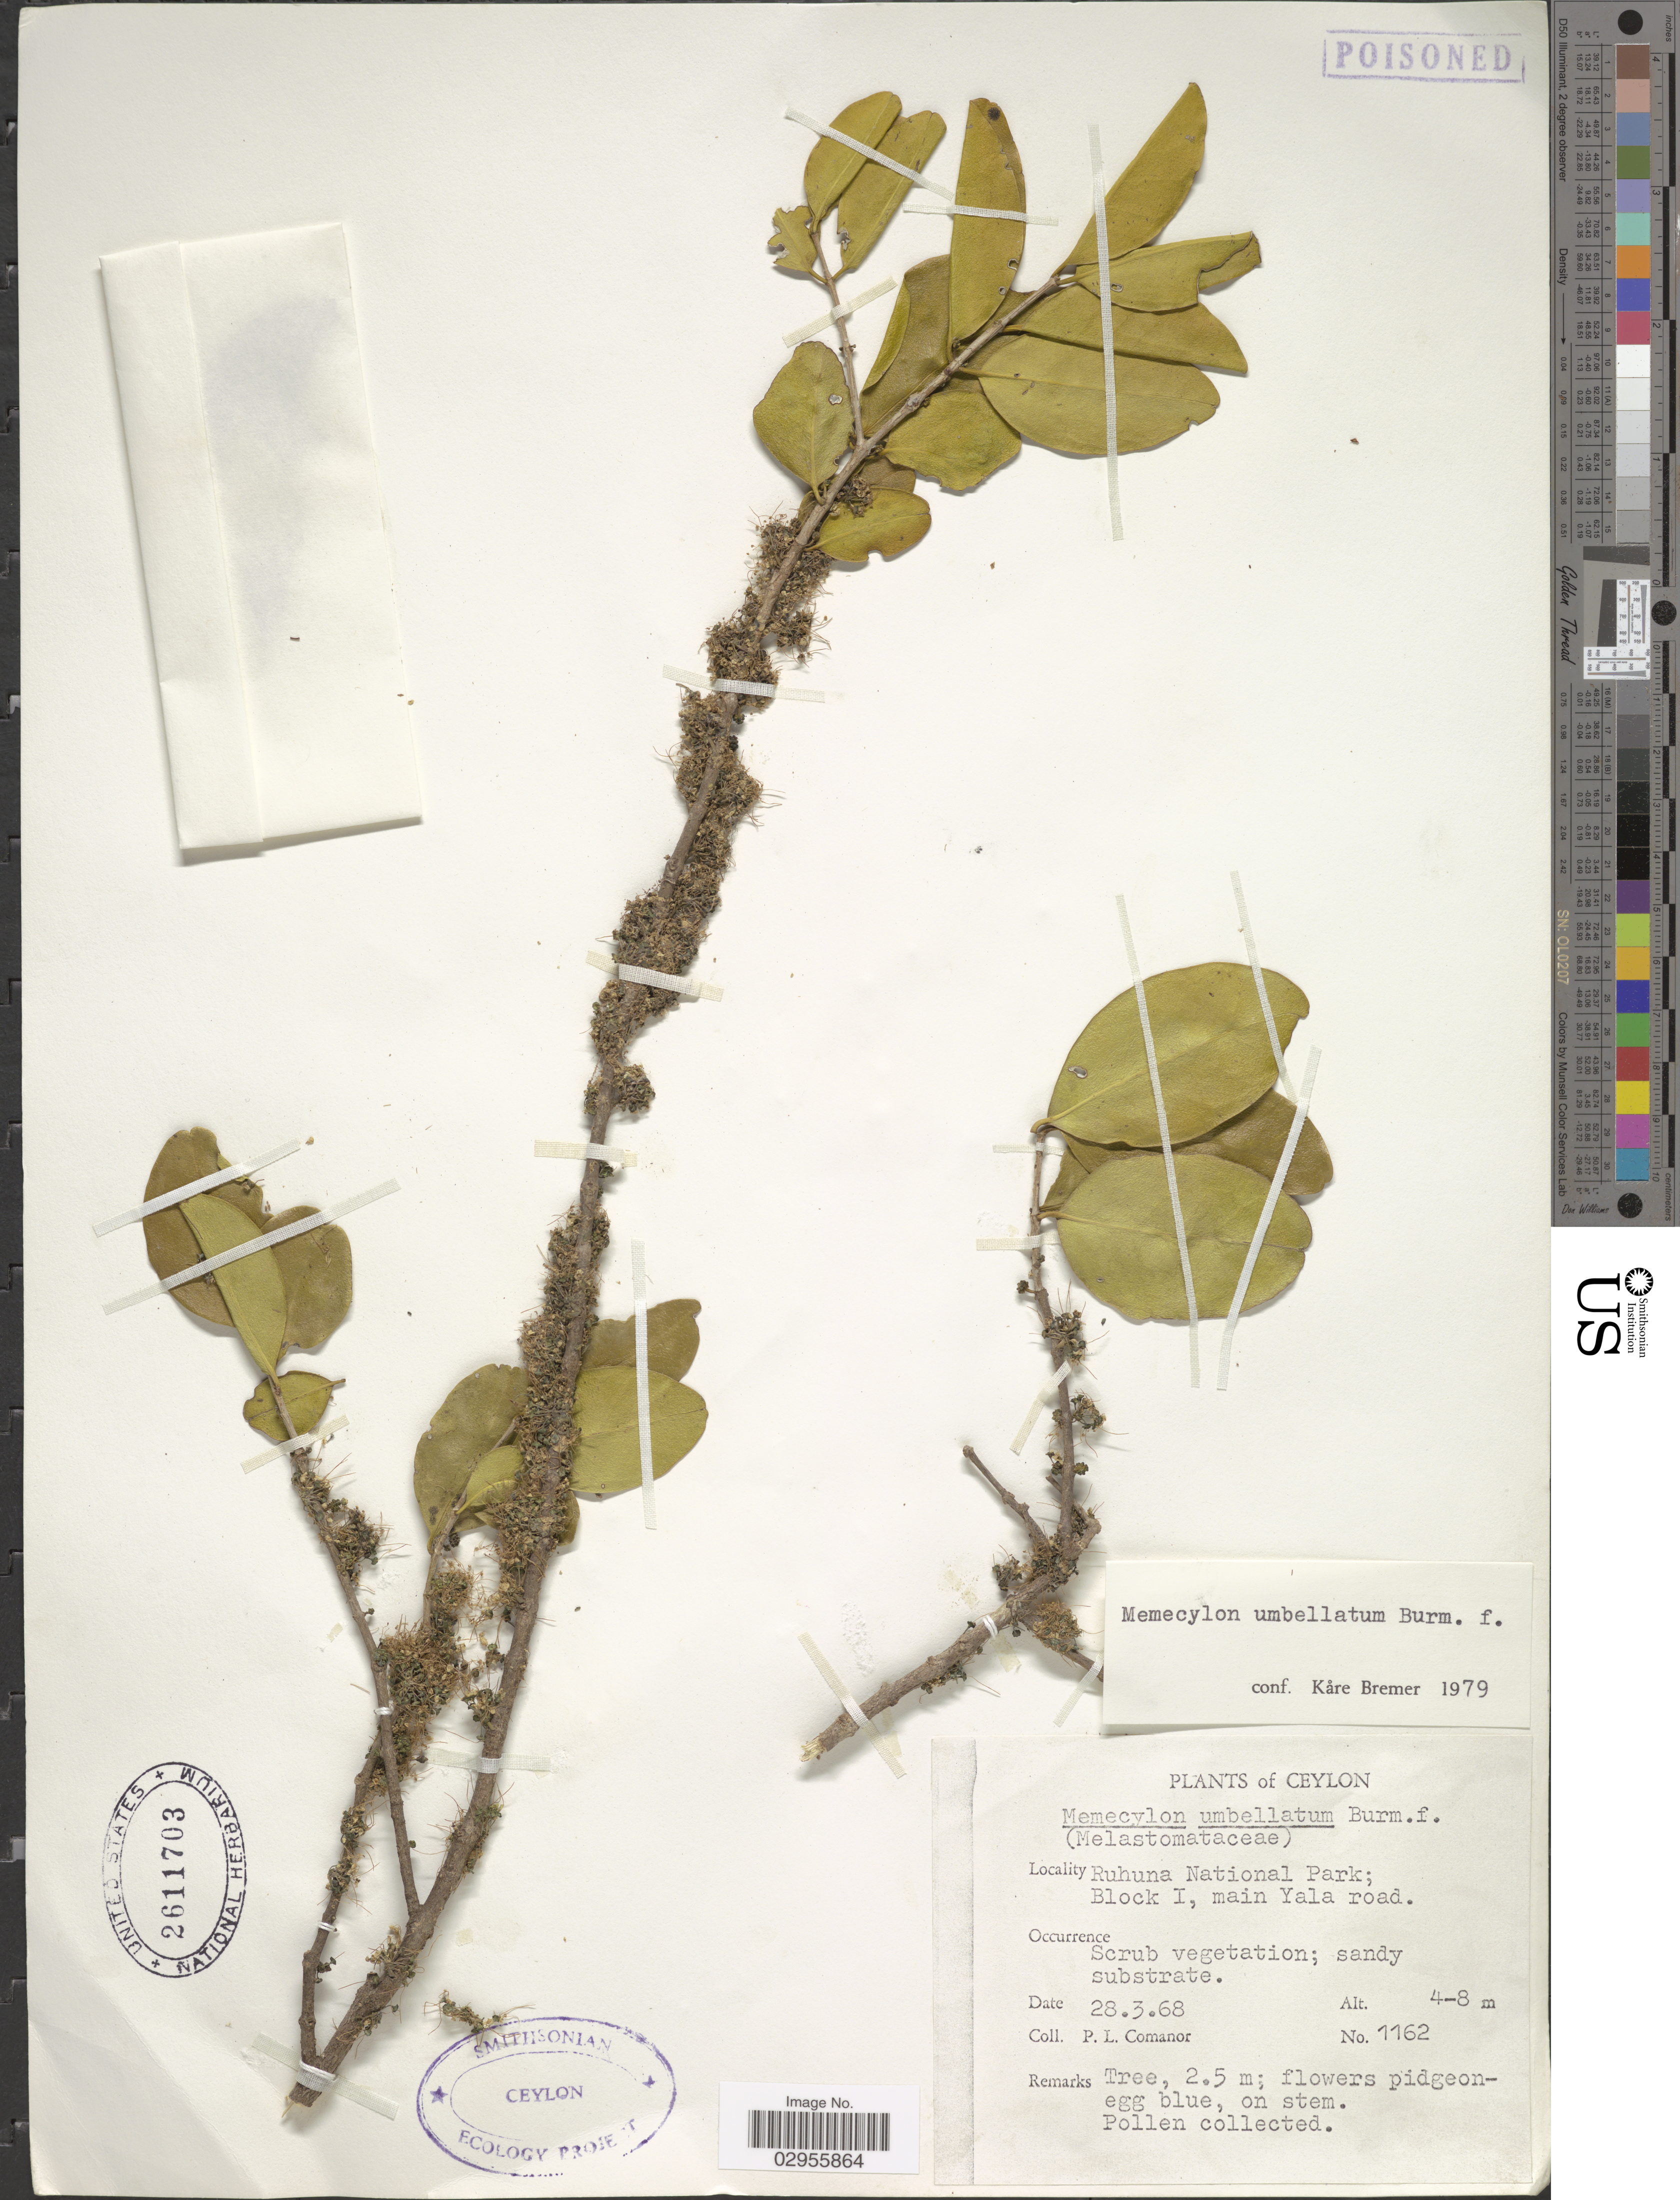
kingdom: Plantae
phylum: Tracheophyta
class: Magnoliopsida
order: Myrtales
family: Melastomataceae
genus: Memecylon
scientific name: Memecylon umbellatum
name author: Burm. f.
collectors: P. Comanor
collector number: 1162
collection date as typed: Transcribed d/m/y: 28/3/68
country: Sri Lanka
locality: Ceylon. Ruhuna National Park; Block I, main Yala road.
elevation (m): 4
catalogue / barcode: US 2611703